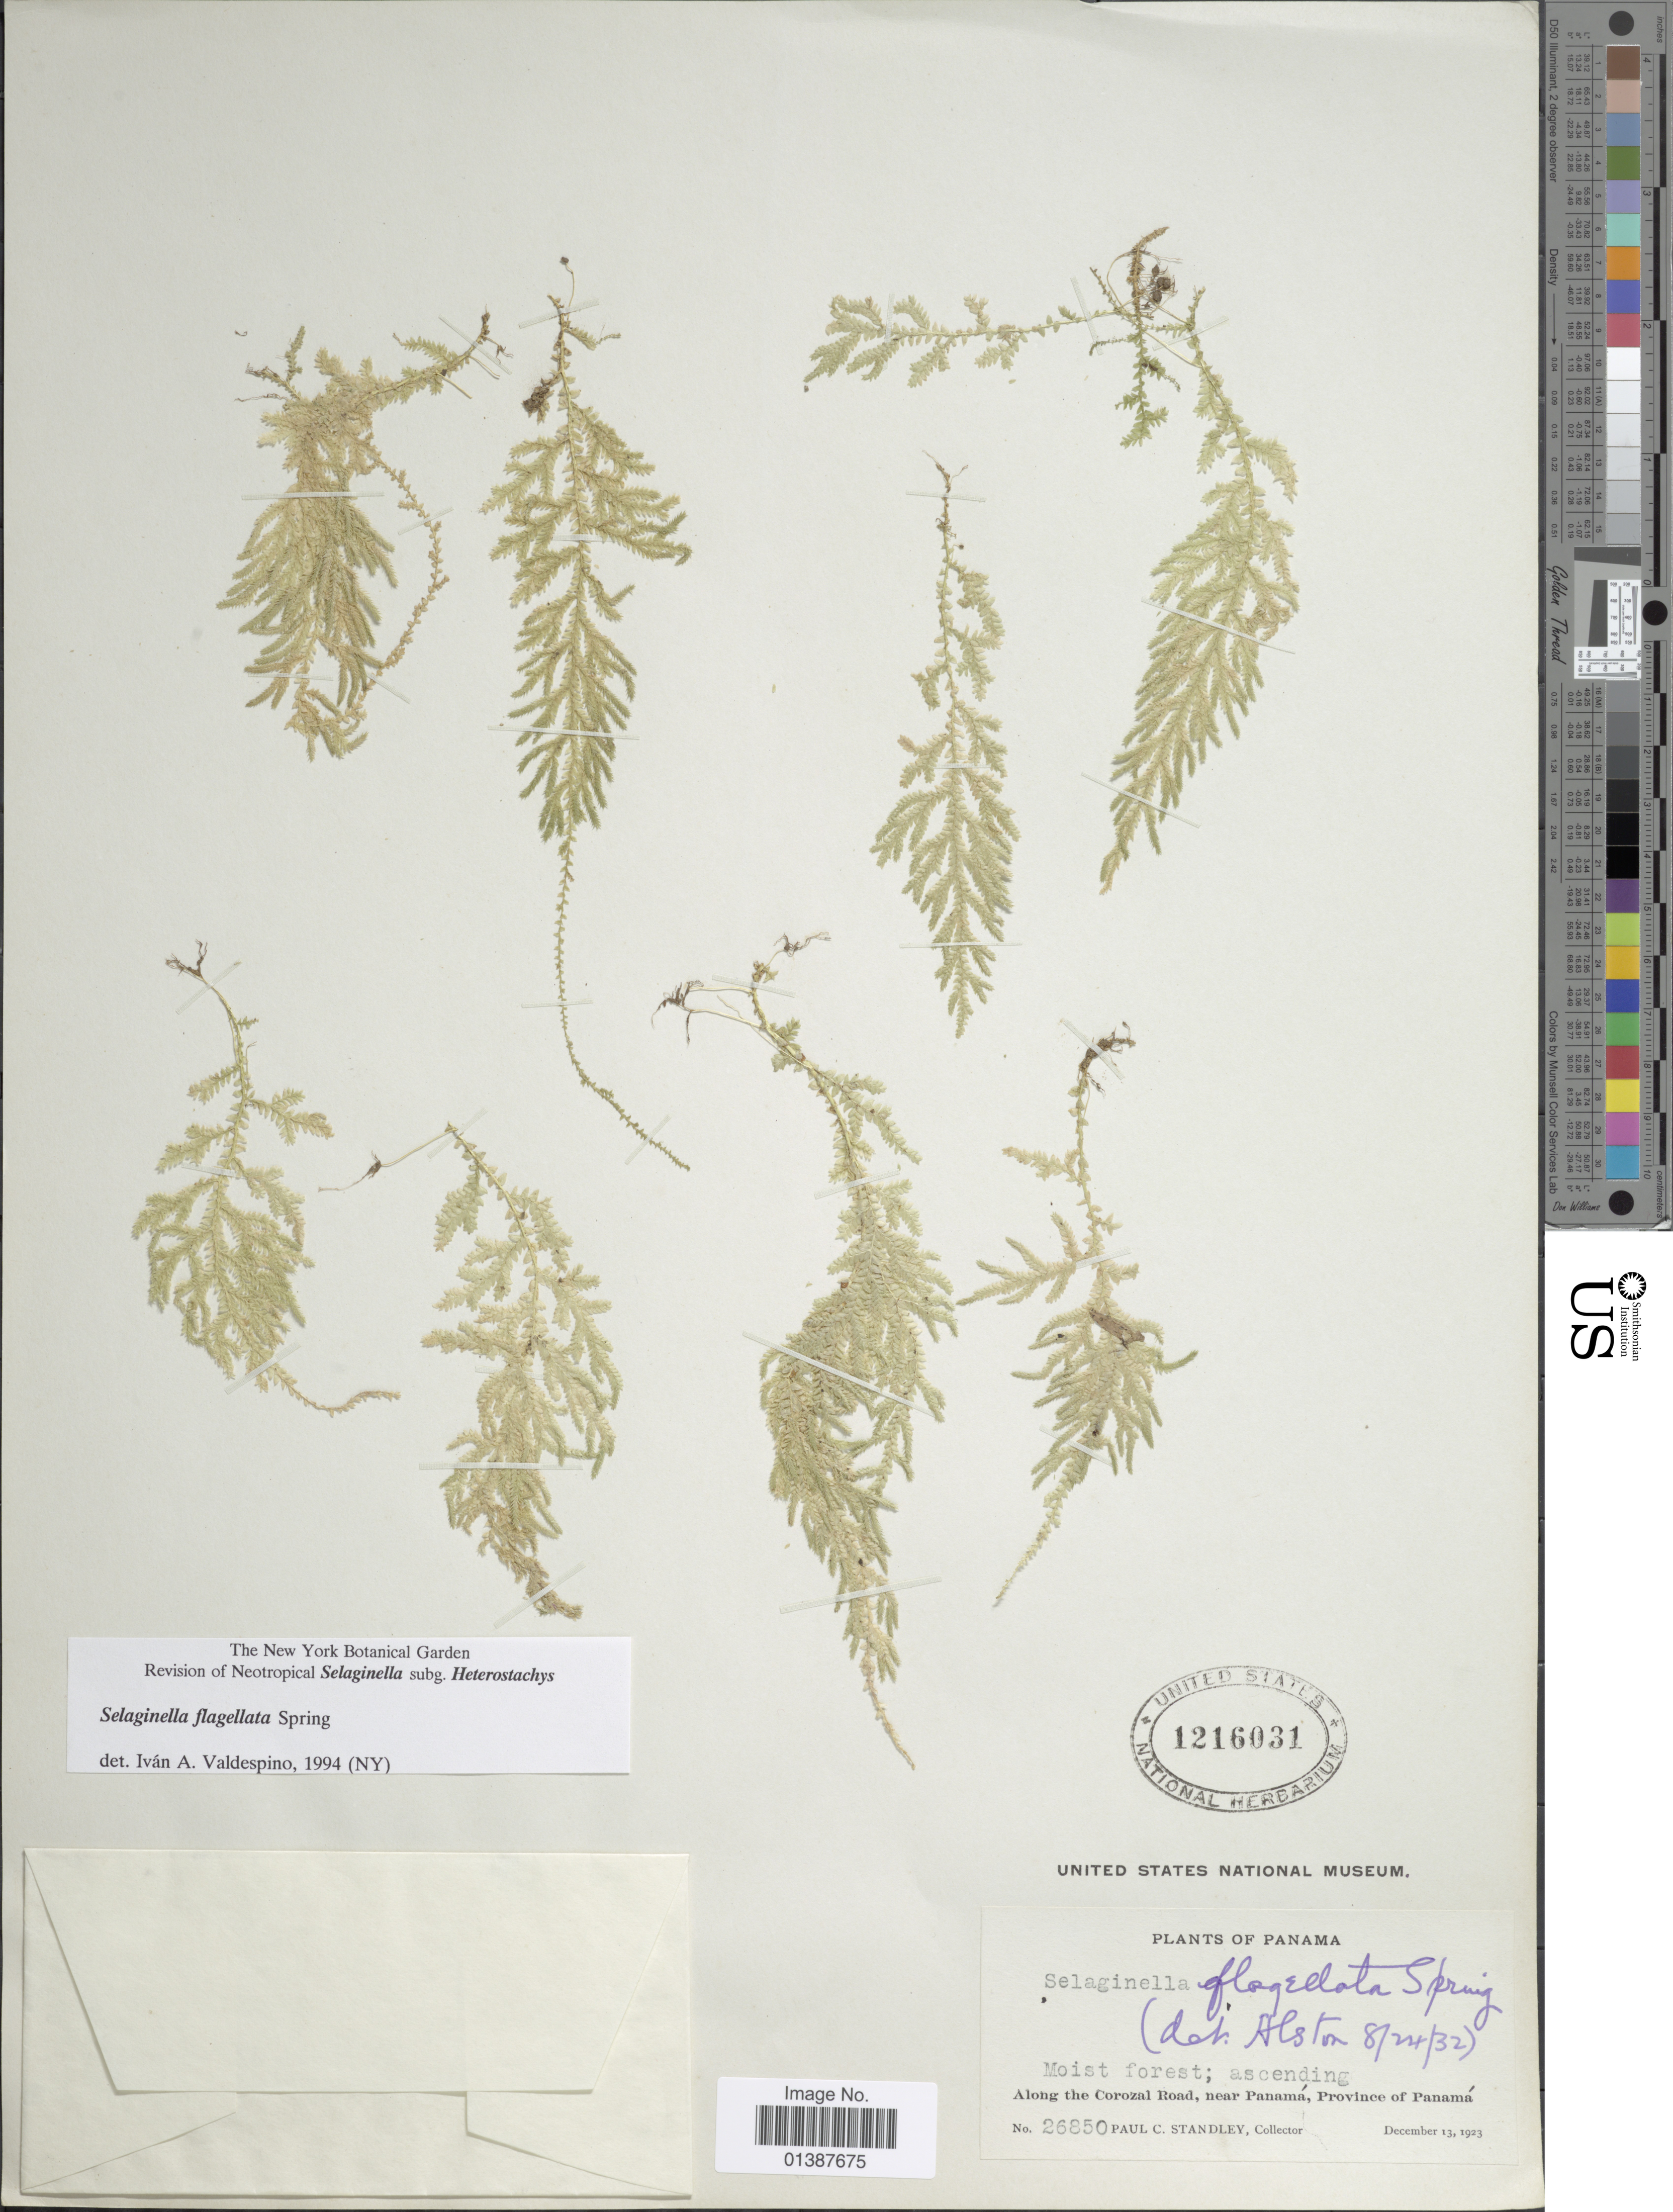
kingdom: Plantae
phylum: Tracheophyta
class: Lycopodiopsida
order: Selaginellales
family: Selaginellaceae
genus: Selaginella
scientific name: Selaginella flagellata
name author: Spring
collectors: P. C. Standley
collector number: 26850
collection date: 1923-12-13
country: Panama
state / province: Panamá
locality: Along the Corozal Road, near Panamá, province of Panamá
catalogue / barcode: US 1216031